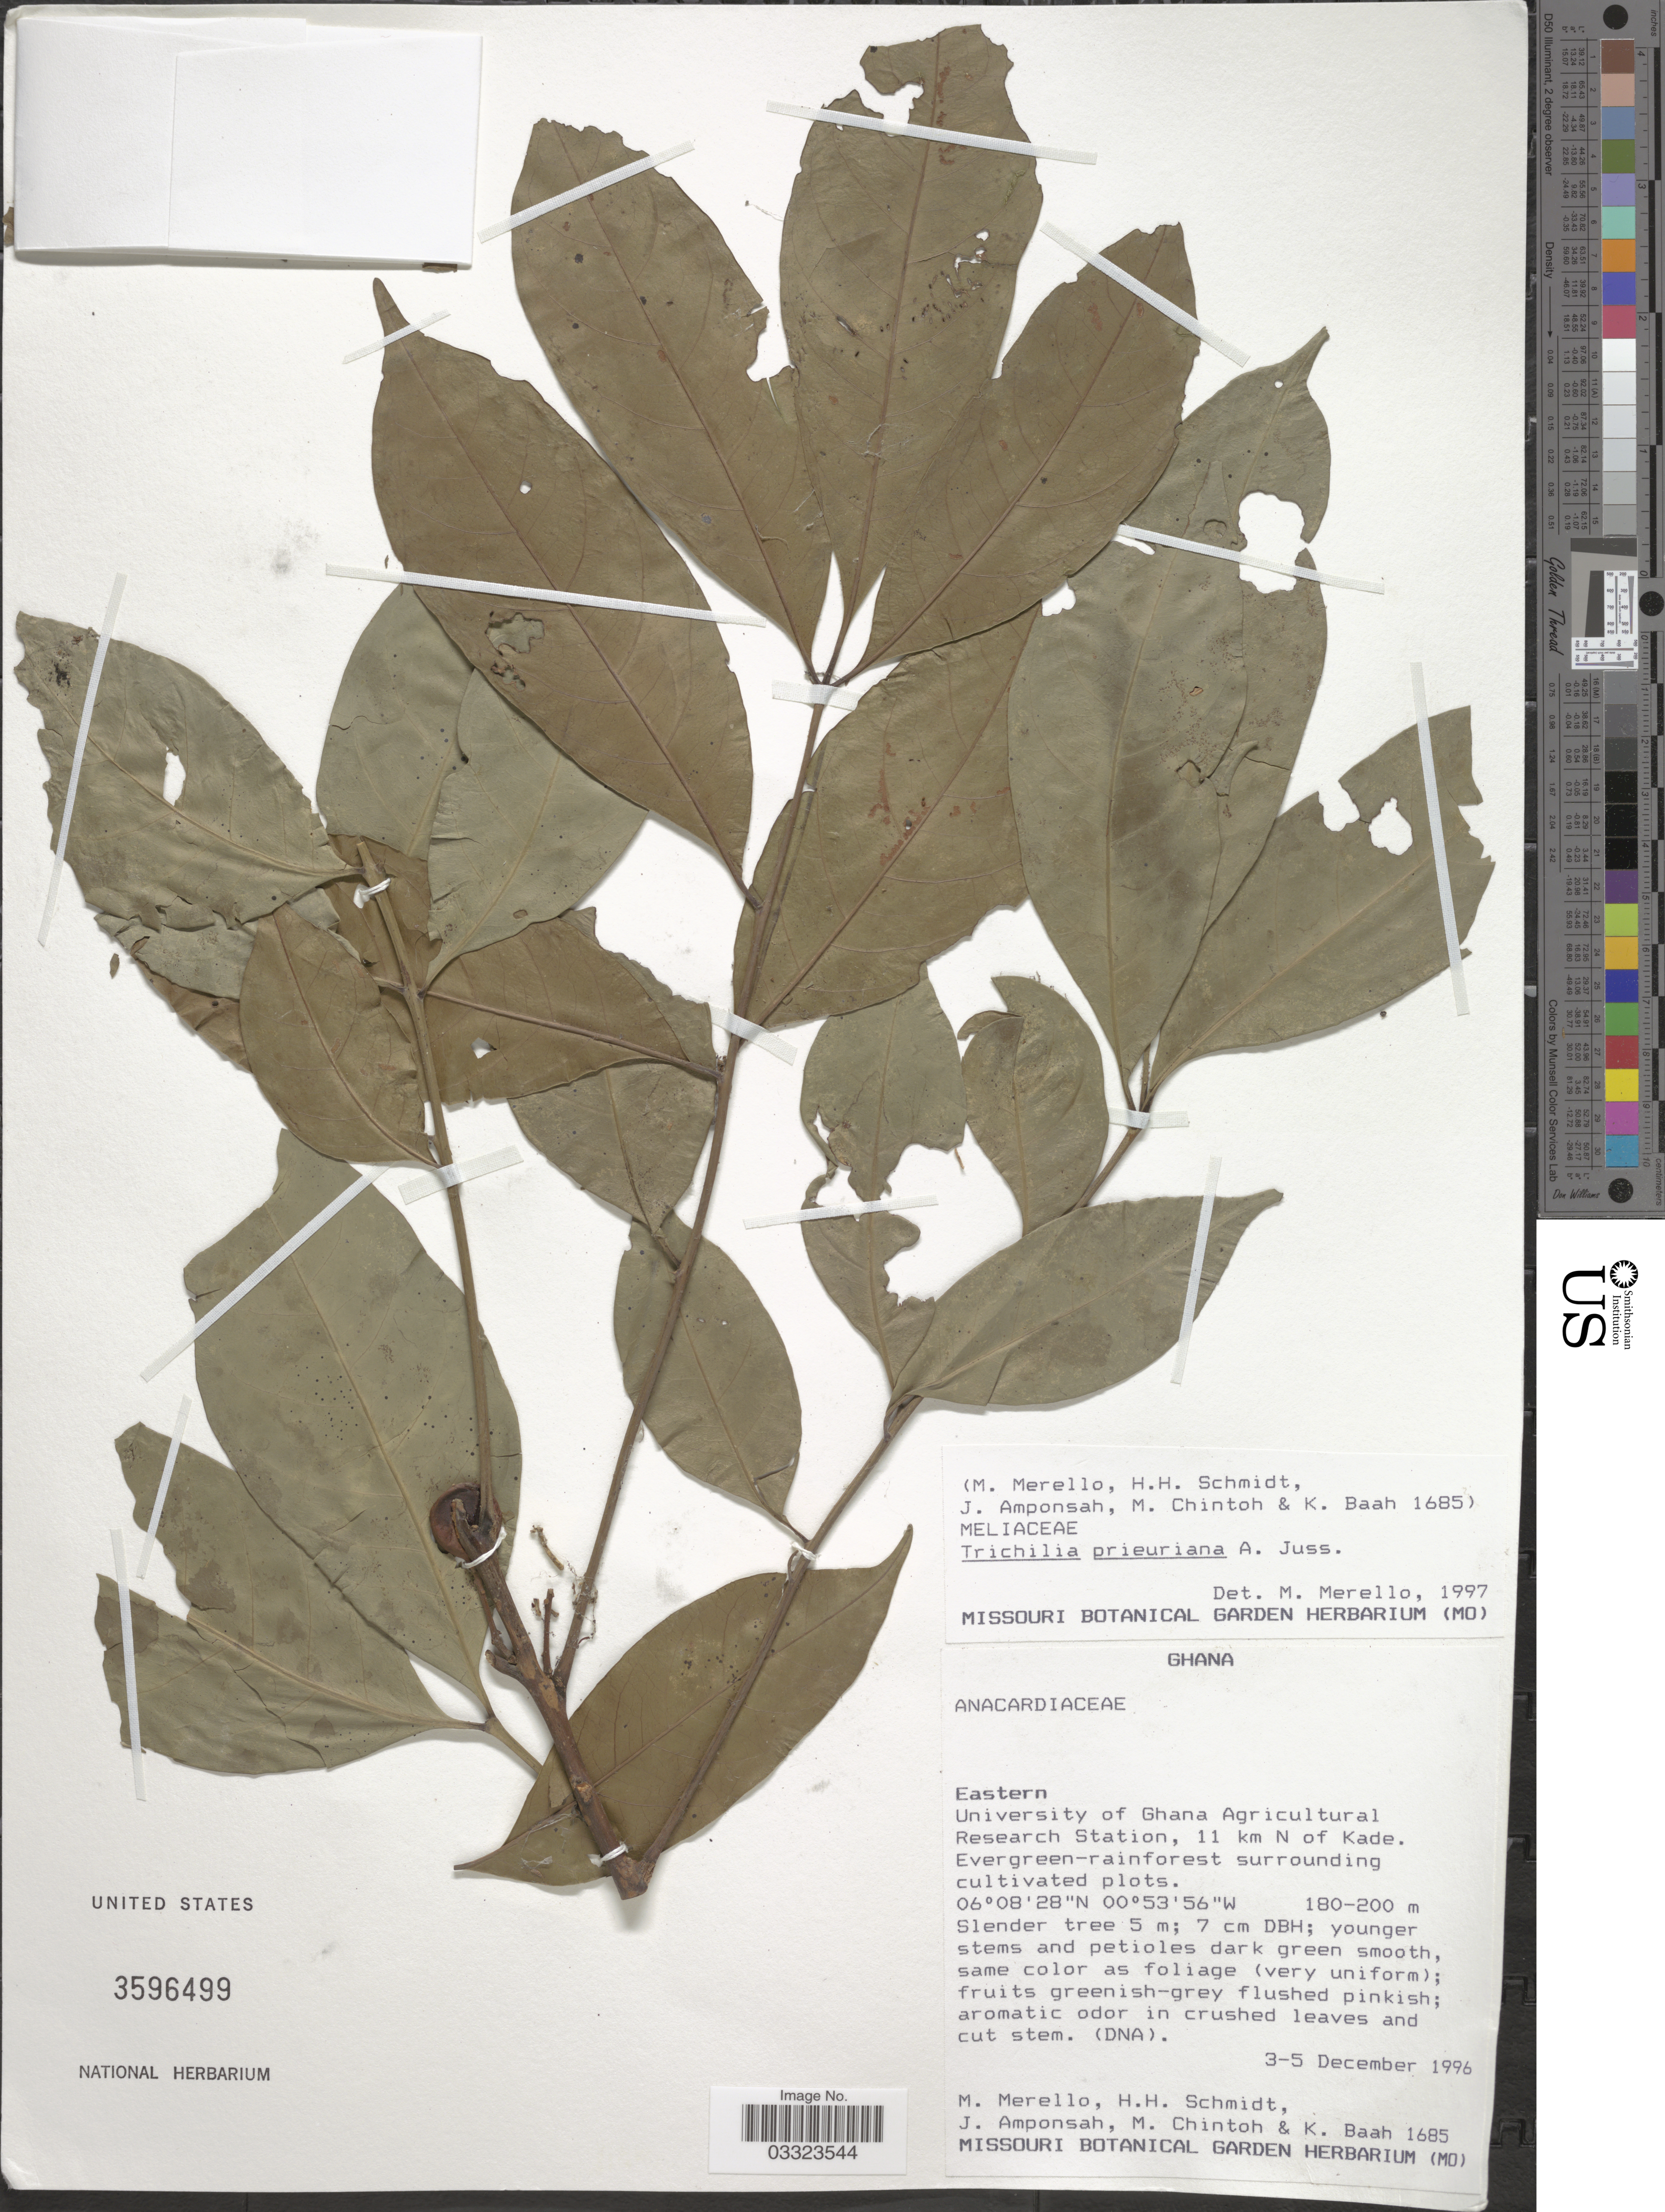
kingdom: Plantae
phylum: Tracheophyta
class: Magnoliopsida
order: Sapindales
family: Meliaceae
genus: Trichilia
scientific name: Trichilia prieureana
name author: A. Juss.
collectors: M. Merello, H. H. Schmidt, J. Amponsah, M. Chintoh & K. Baah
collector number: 1685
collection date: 1996-12-03/1996-12-05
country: Ghana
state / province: Eastern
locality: University of Ghana Agricultural Research Station, 11 km N of Kade.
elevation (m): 180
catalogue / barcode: US 3596499